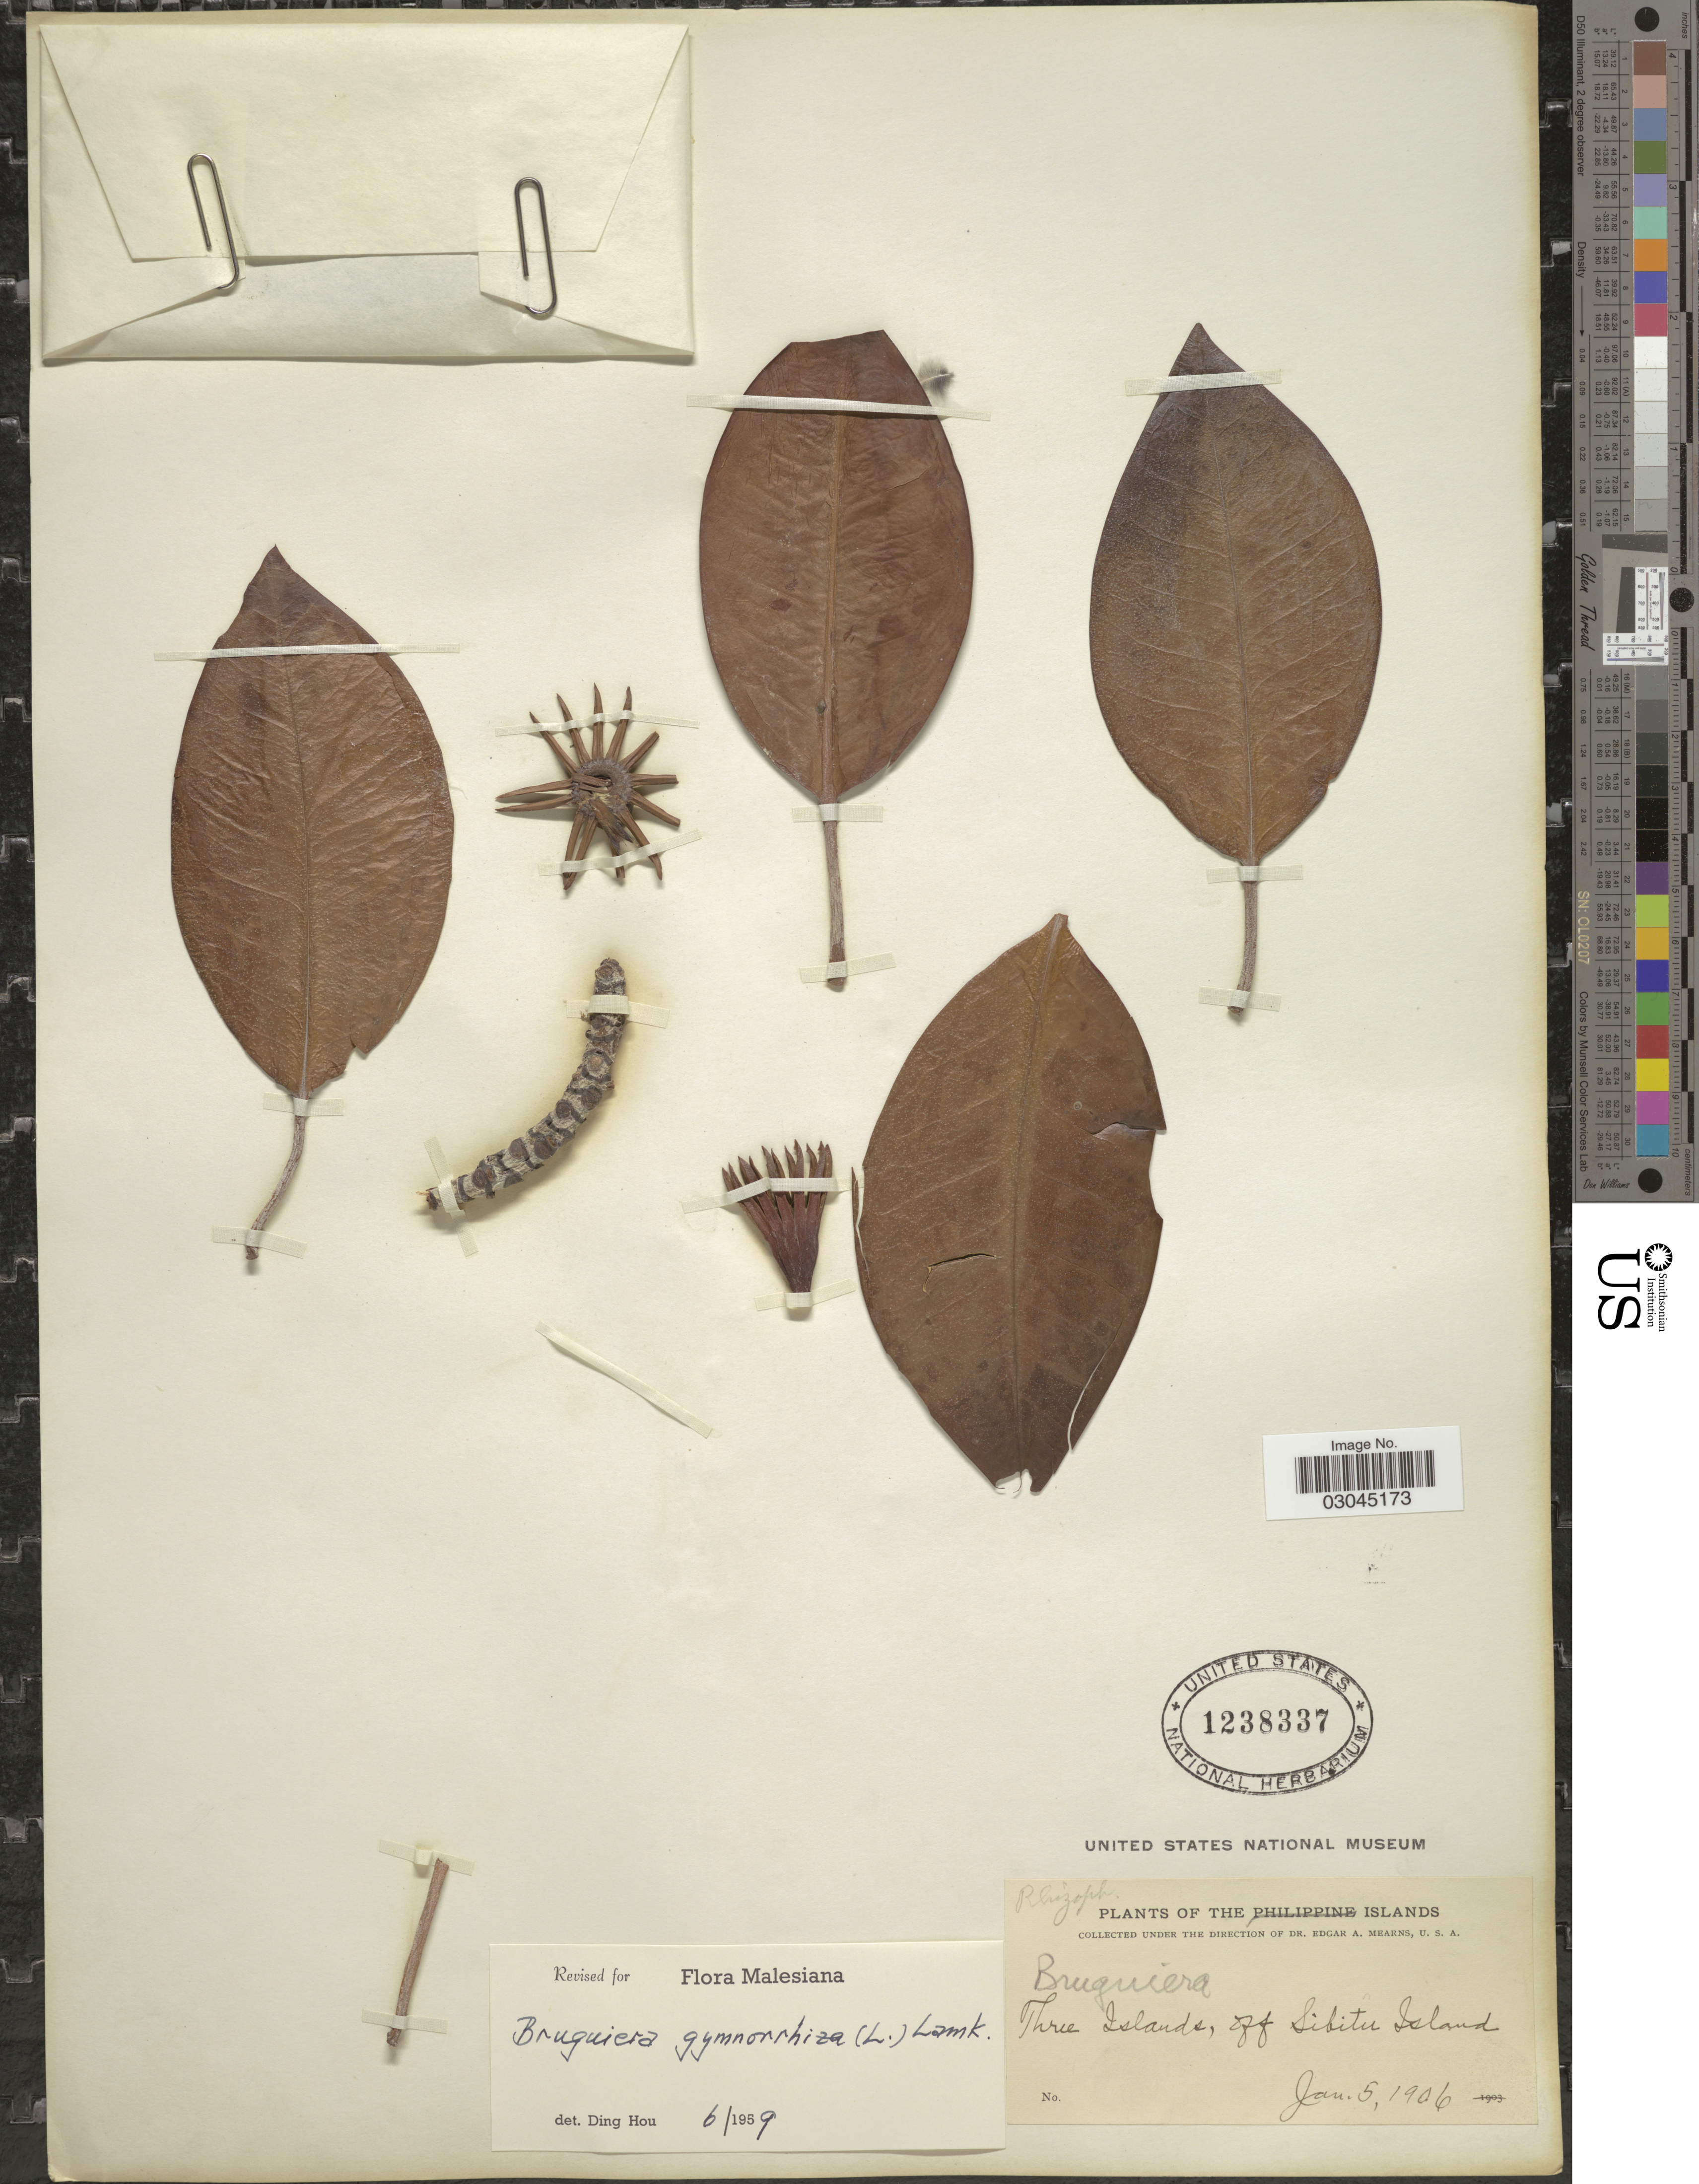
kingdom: Plantae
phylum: Tracheophyta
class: Magnoliopsida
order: Malpighiales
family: Rhizophoraceae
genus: Bruguiera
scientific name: Bruguiera gymnorhiza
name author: (L.) Savigny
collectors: E. A. Mearns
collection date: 1906-01-05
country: Philippines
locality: Three Islands, off Sibitu Island.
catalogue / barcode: US 1238337